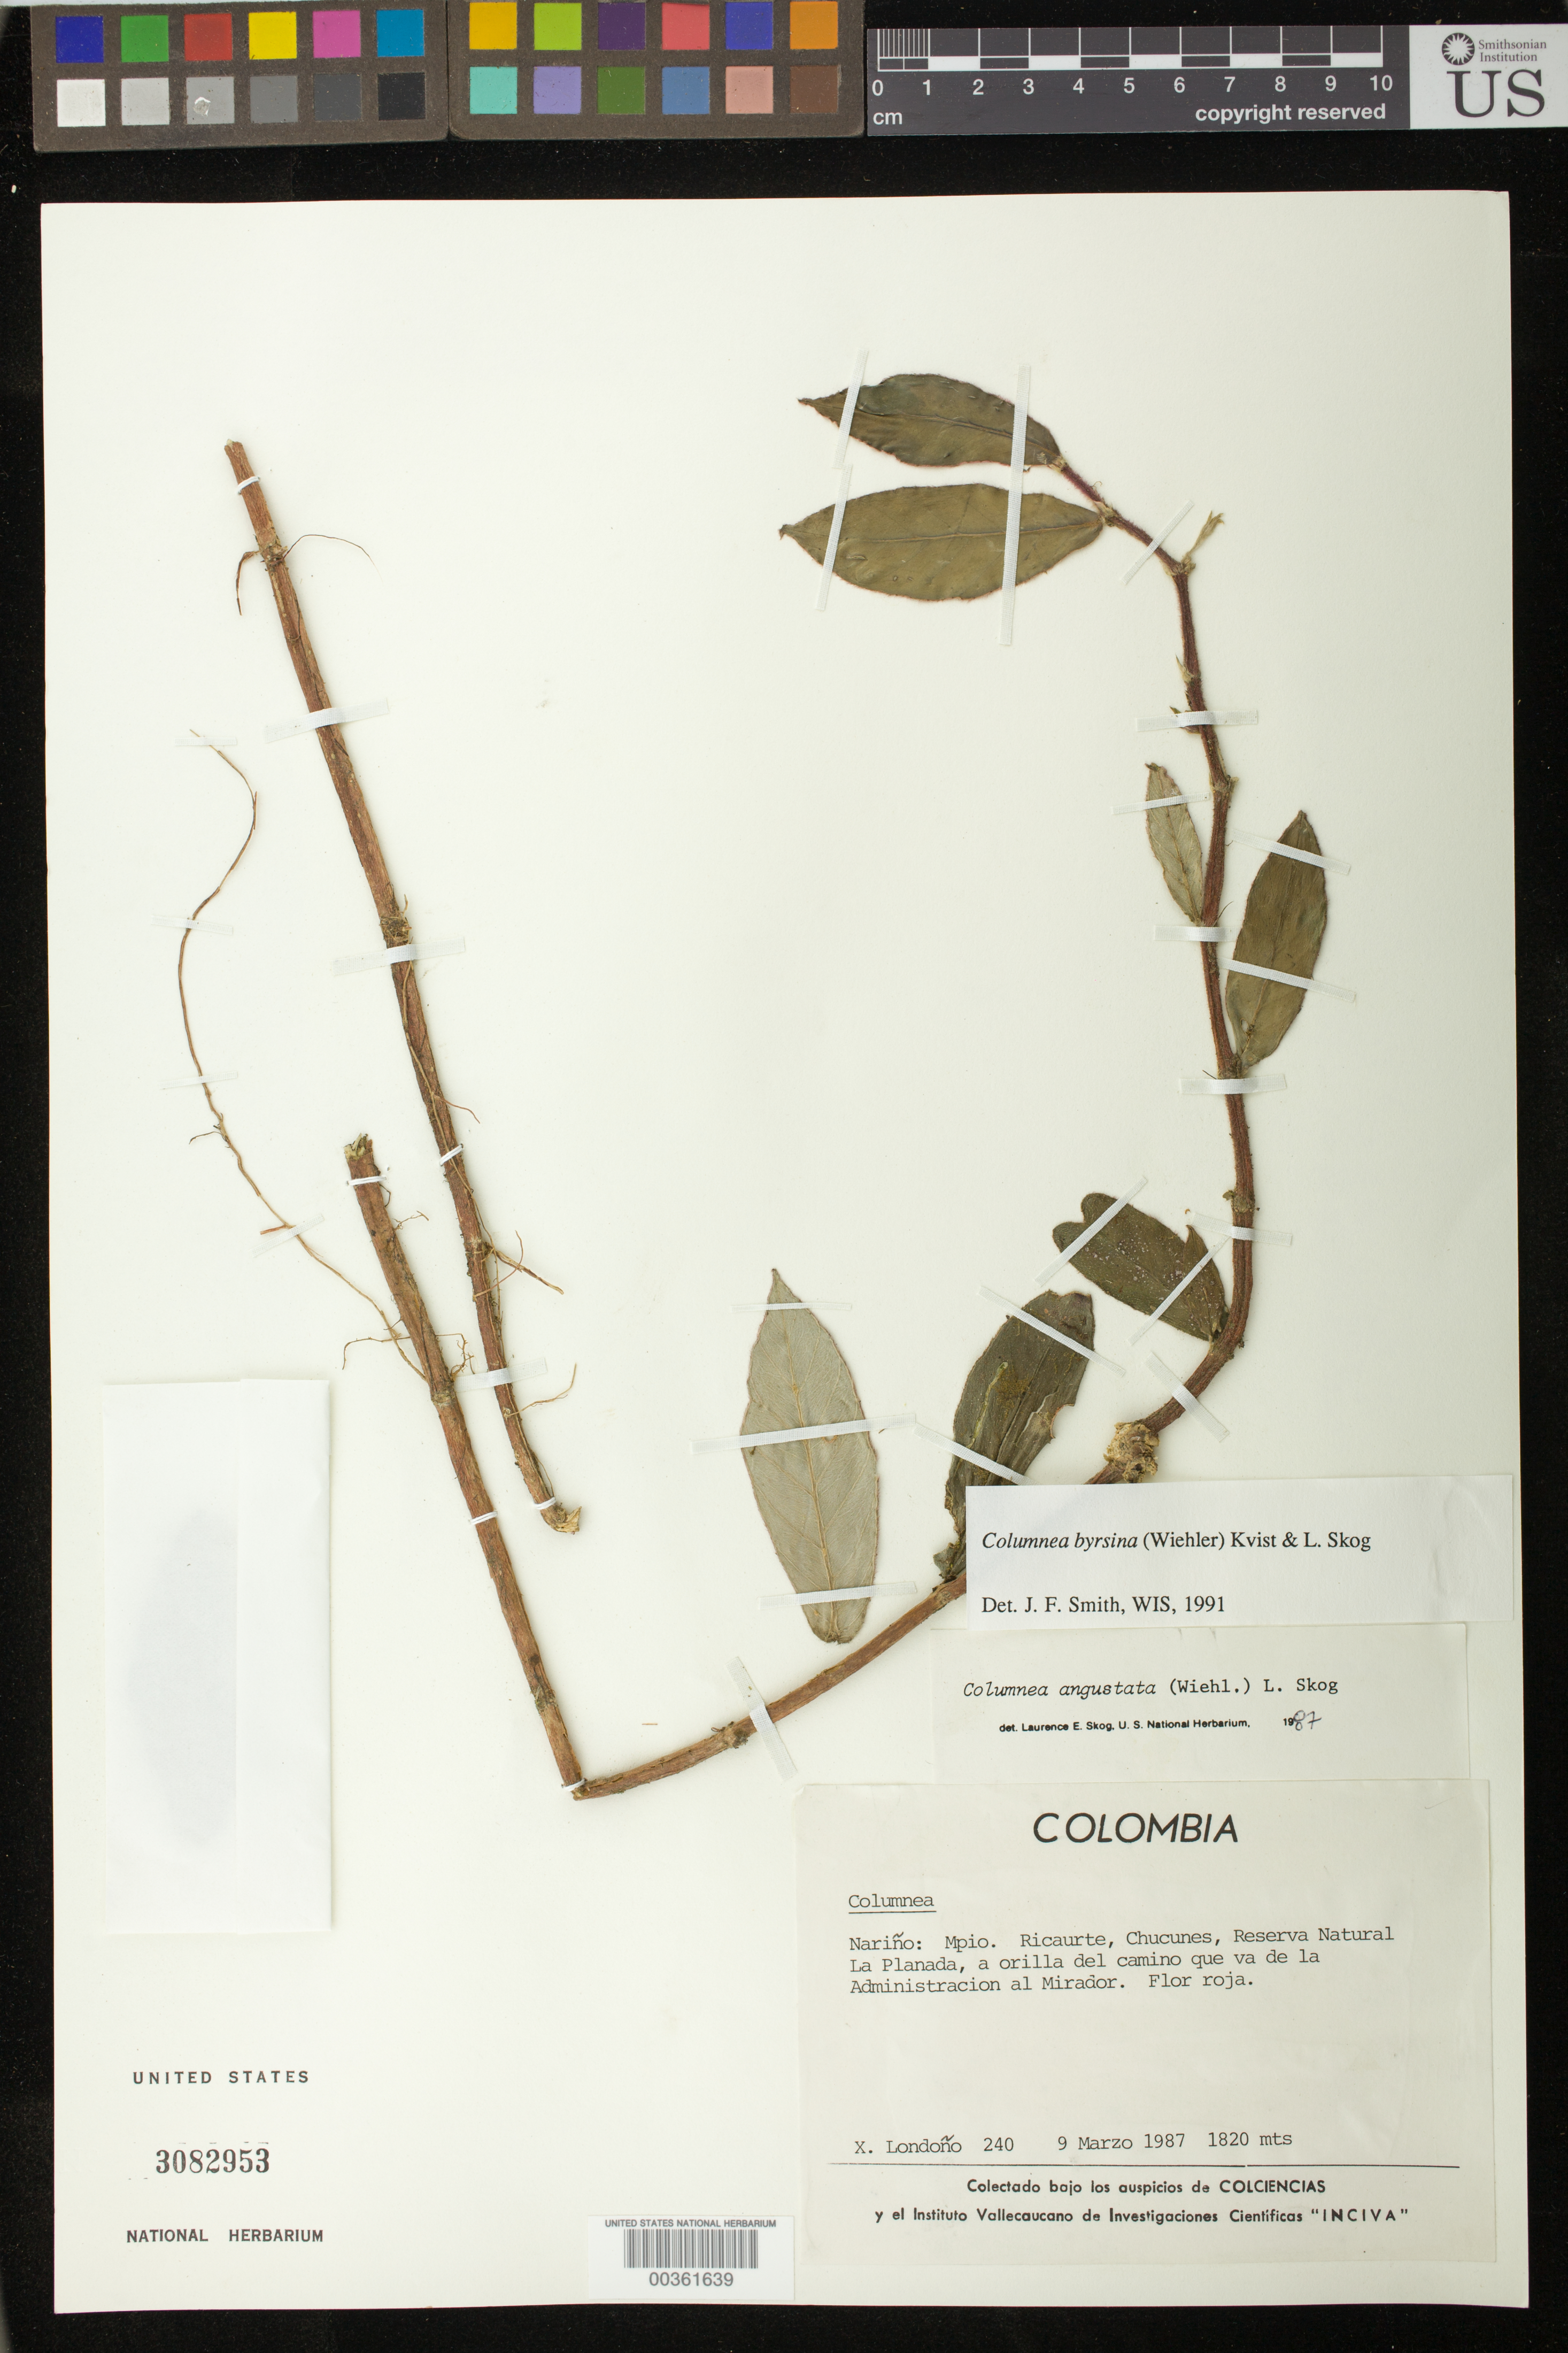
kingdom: Plantae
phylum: Tracheophyta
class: Magnoliopsida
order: Lamiales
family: Gesneriaceae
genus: Columnea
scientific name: Columnea byrsina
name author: (Wiehler) L.P. Kvist & L.E. Skog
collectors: X. Londoño & et al.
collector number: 240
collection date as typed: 09 Mar 1987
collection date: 1987-03-09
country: Colombia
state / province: Nariño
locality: Mpio. Ricaurte, Chucunes, Reserva Natural La Planada, a orilla del camino que va de la Administracion Almirador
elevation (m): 1820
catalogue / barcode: US 3082953